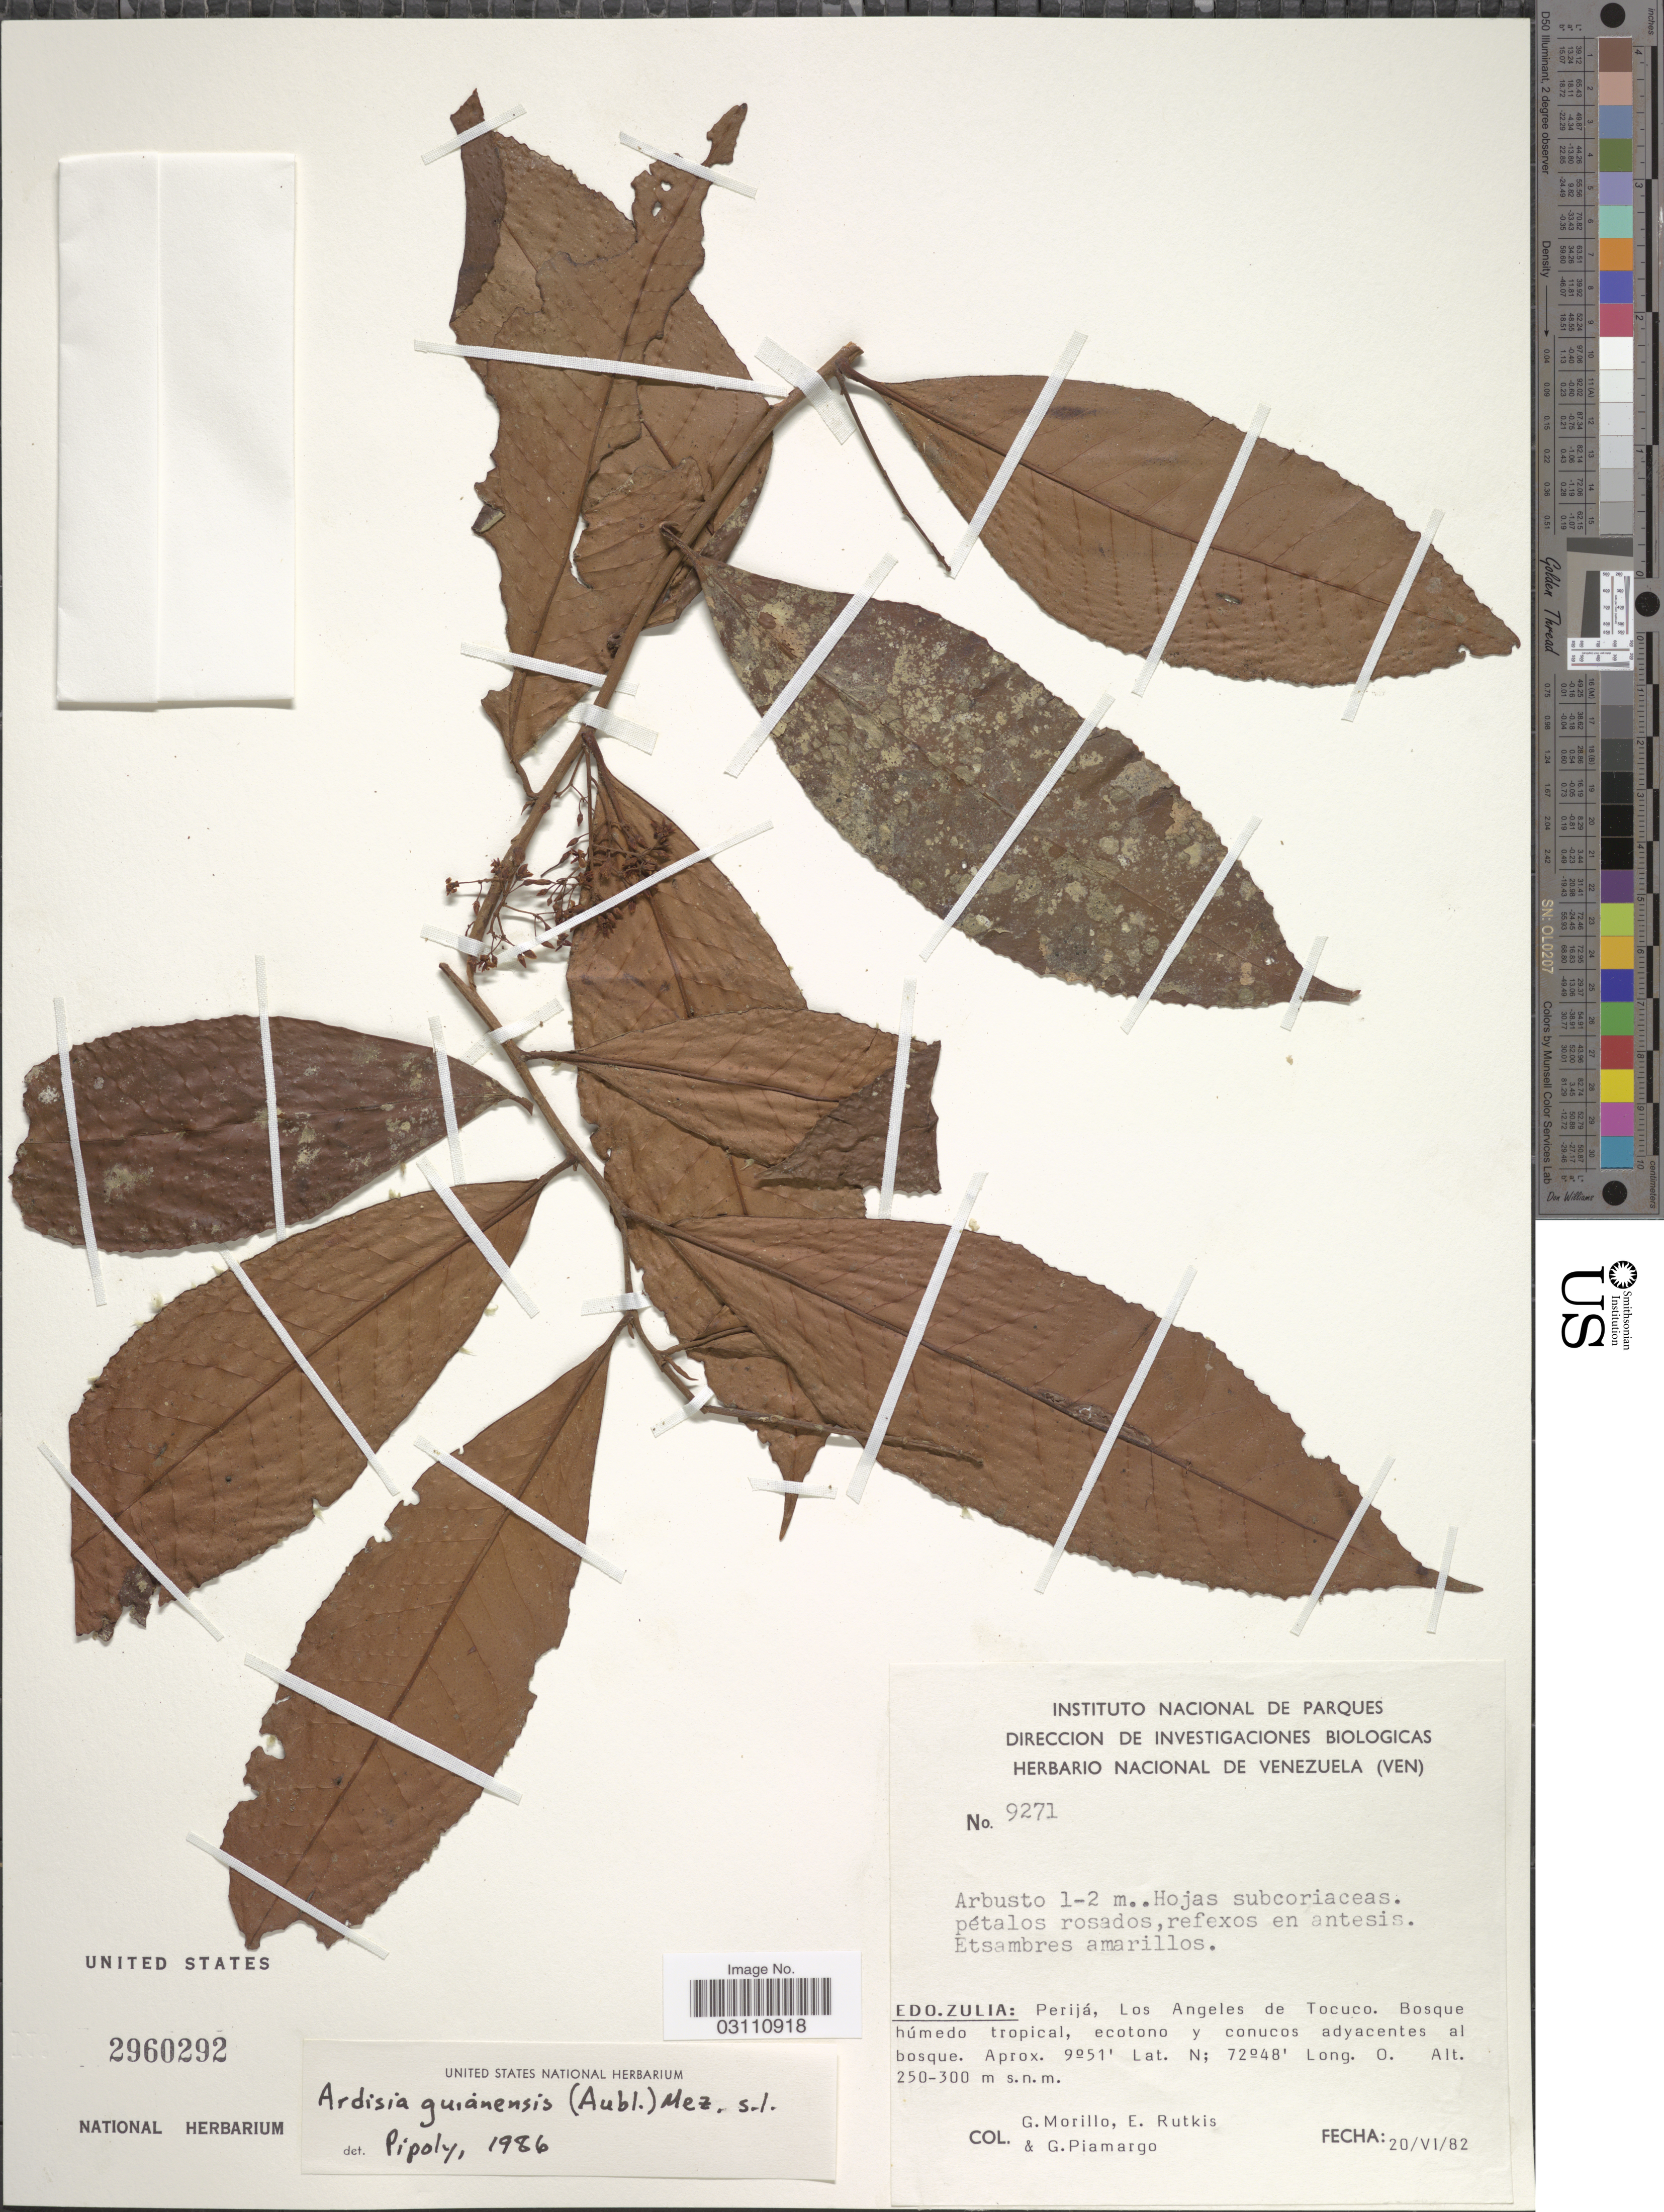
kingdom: Plantae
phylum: Tracheophyta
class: Magnoliopsida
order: Ericales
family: Primulaceae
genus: Ardisia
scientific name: Ardisia guianensis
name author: (Aubl.) Mez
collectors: G. Morillo, E. Rutkis & G. Piamargo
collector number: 9271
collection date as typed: Transcribed d/m/y: 20/6/82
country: Venezuela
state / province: Zulia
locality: Perijá, Los Angeles de Tocuco.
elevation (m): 250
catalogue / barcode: US 2960292